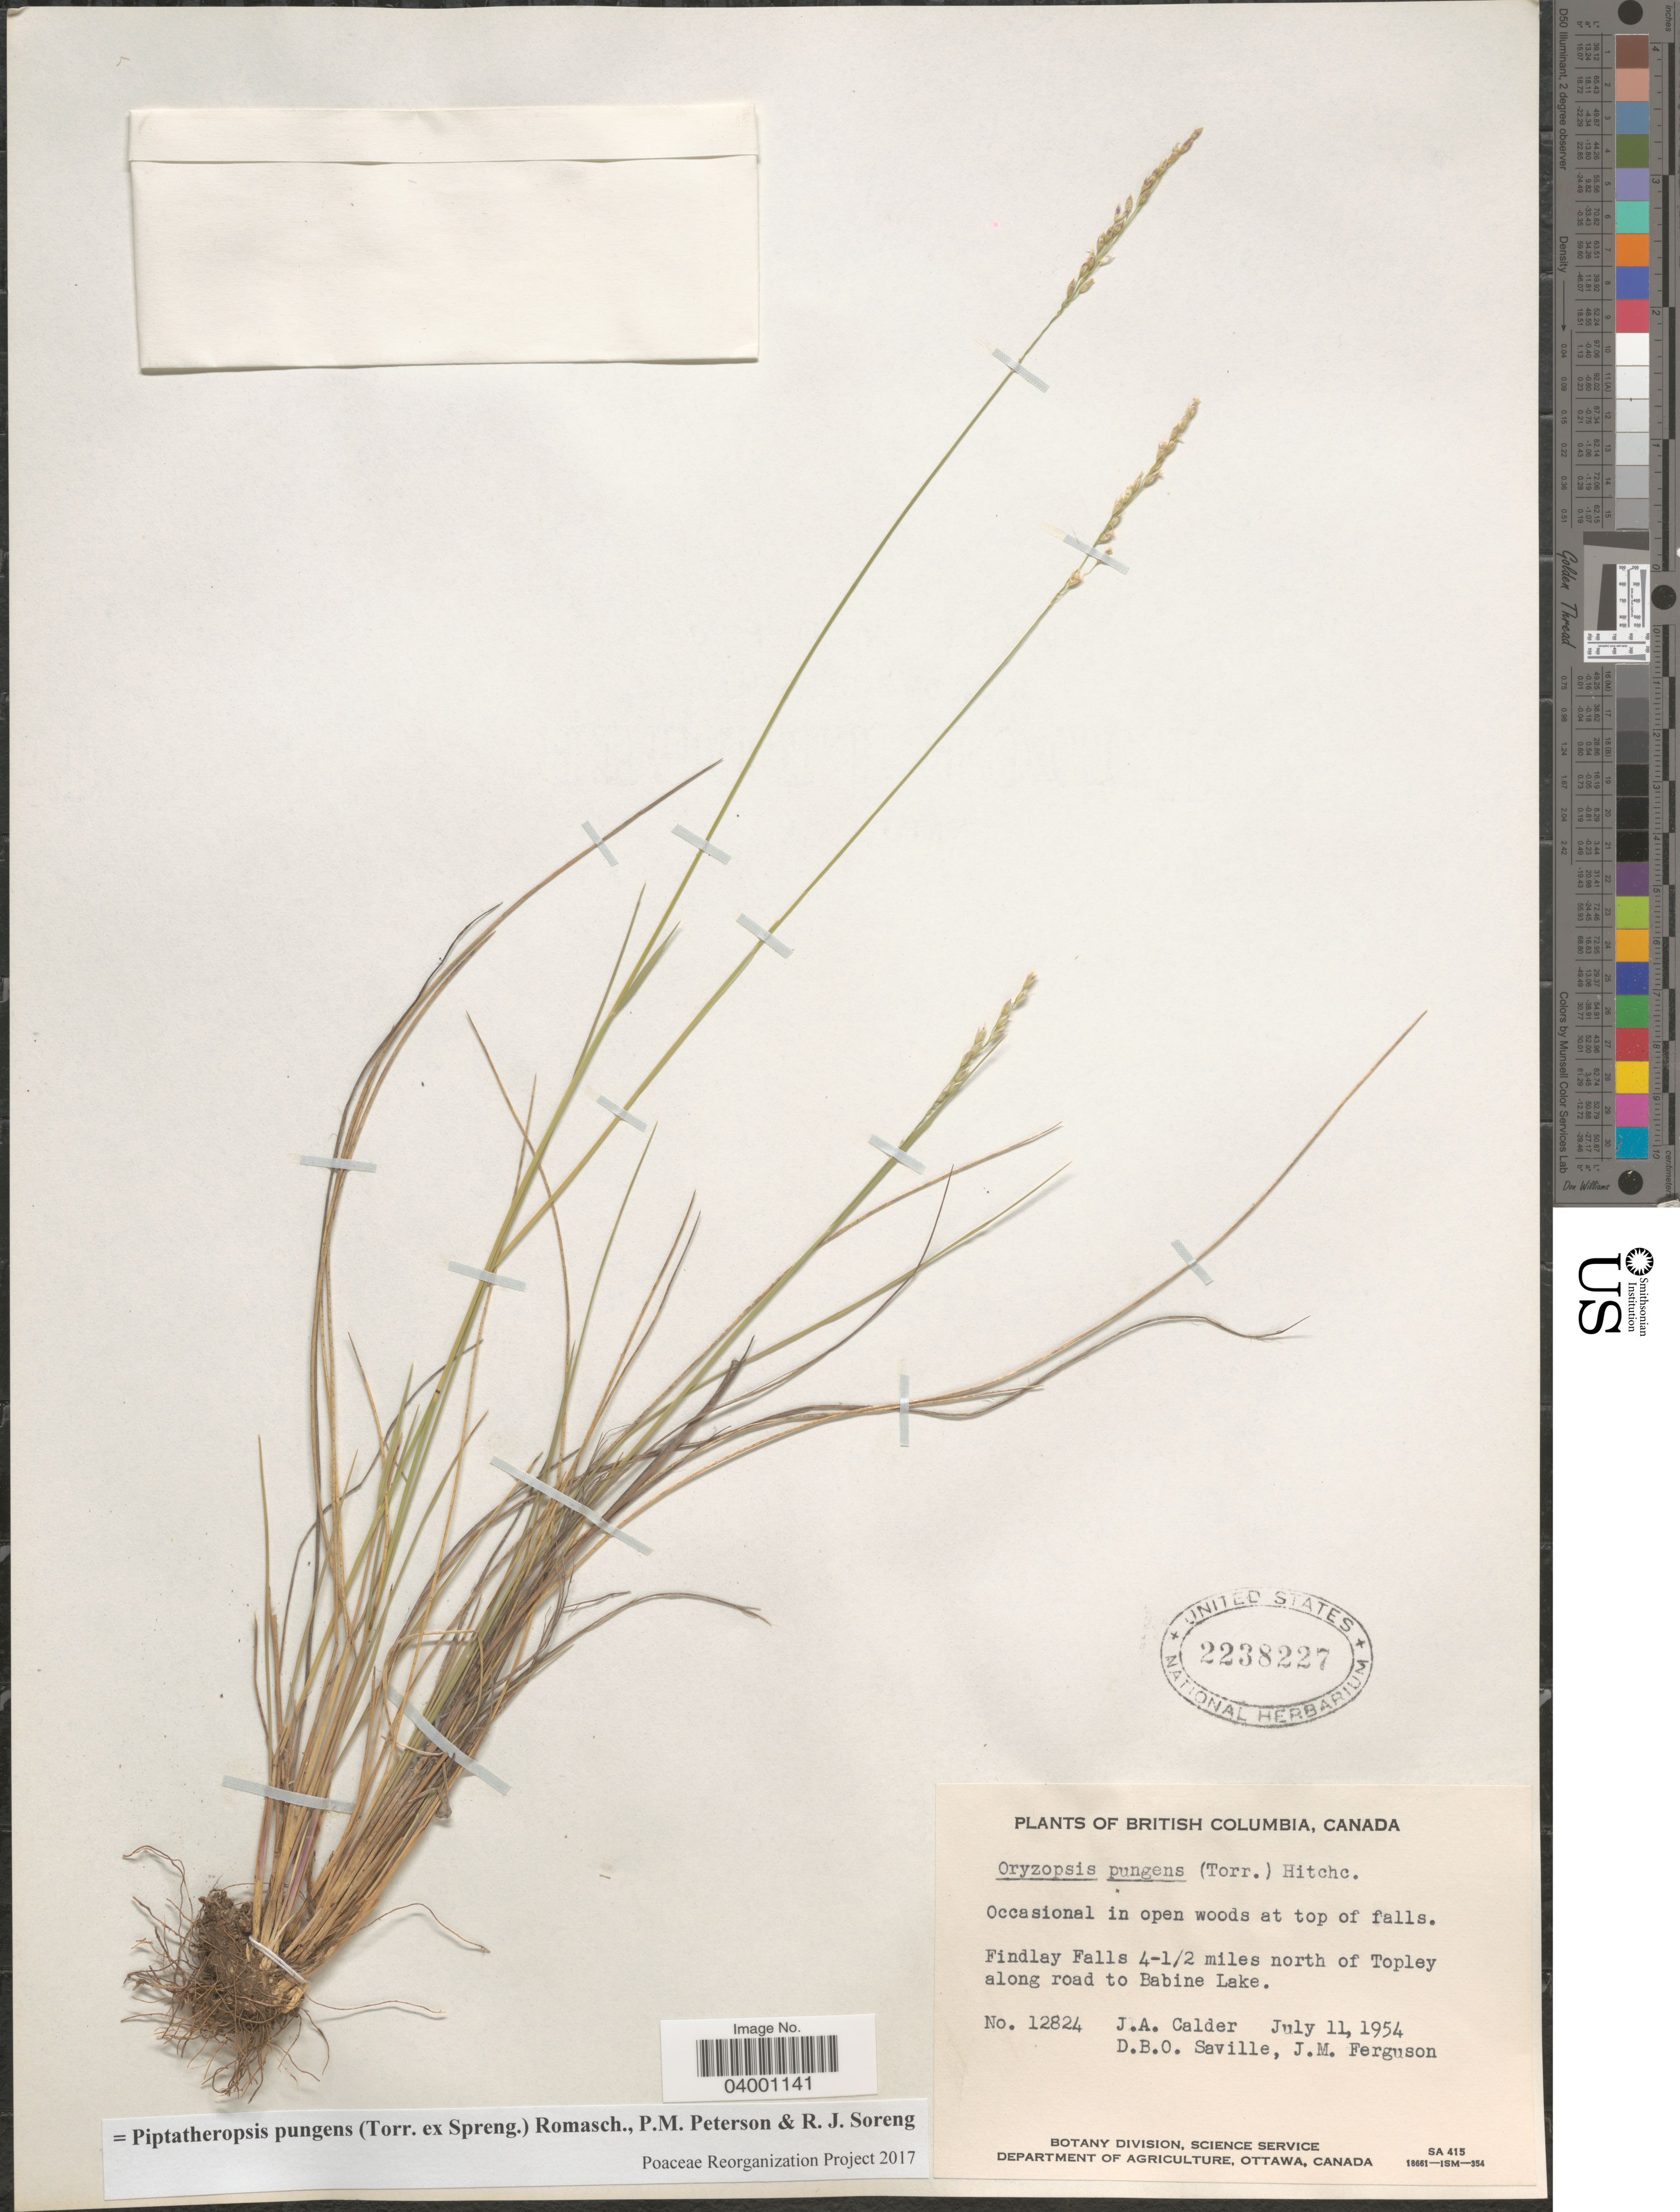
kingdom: Plantae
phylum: Tracheophyta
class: Liliopsida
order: Poales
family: Poaceae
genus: Piptatheropsis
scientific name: Piptatheropsis pungens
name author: (Torr. ex Spreng.) Romasch. et al.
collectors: J. A. Calder, D. Saville & J. M. Ferguson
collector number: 12824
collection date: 1954-07-11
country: Canada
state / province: British Columbia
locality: Findlay Falls 4-1/2 miles north of Topley along road to Babine Lake.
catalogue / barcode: US 2238227